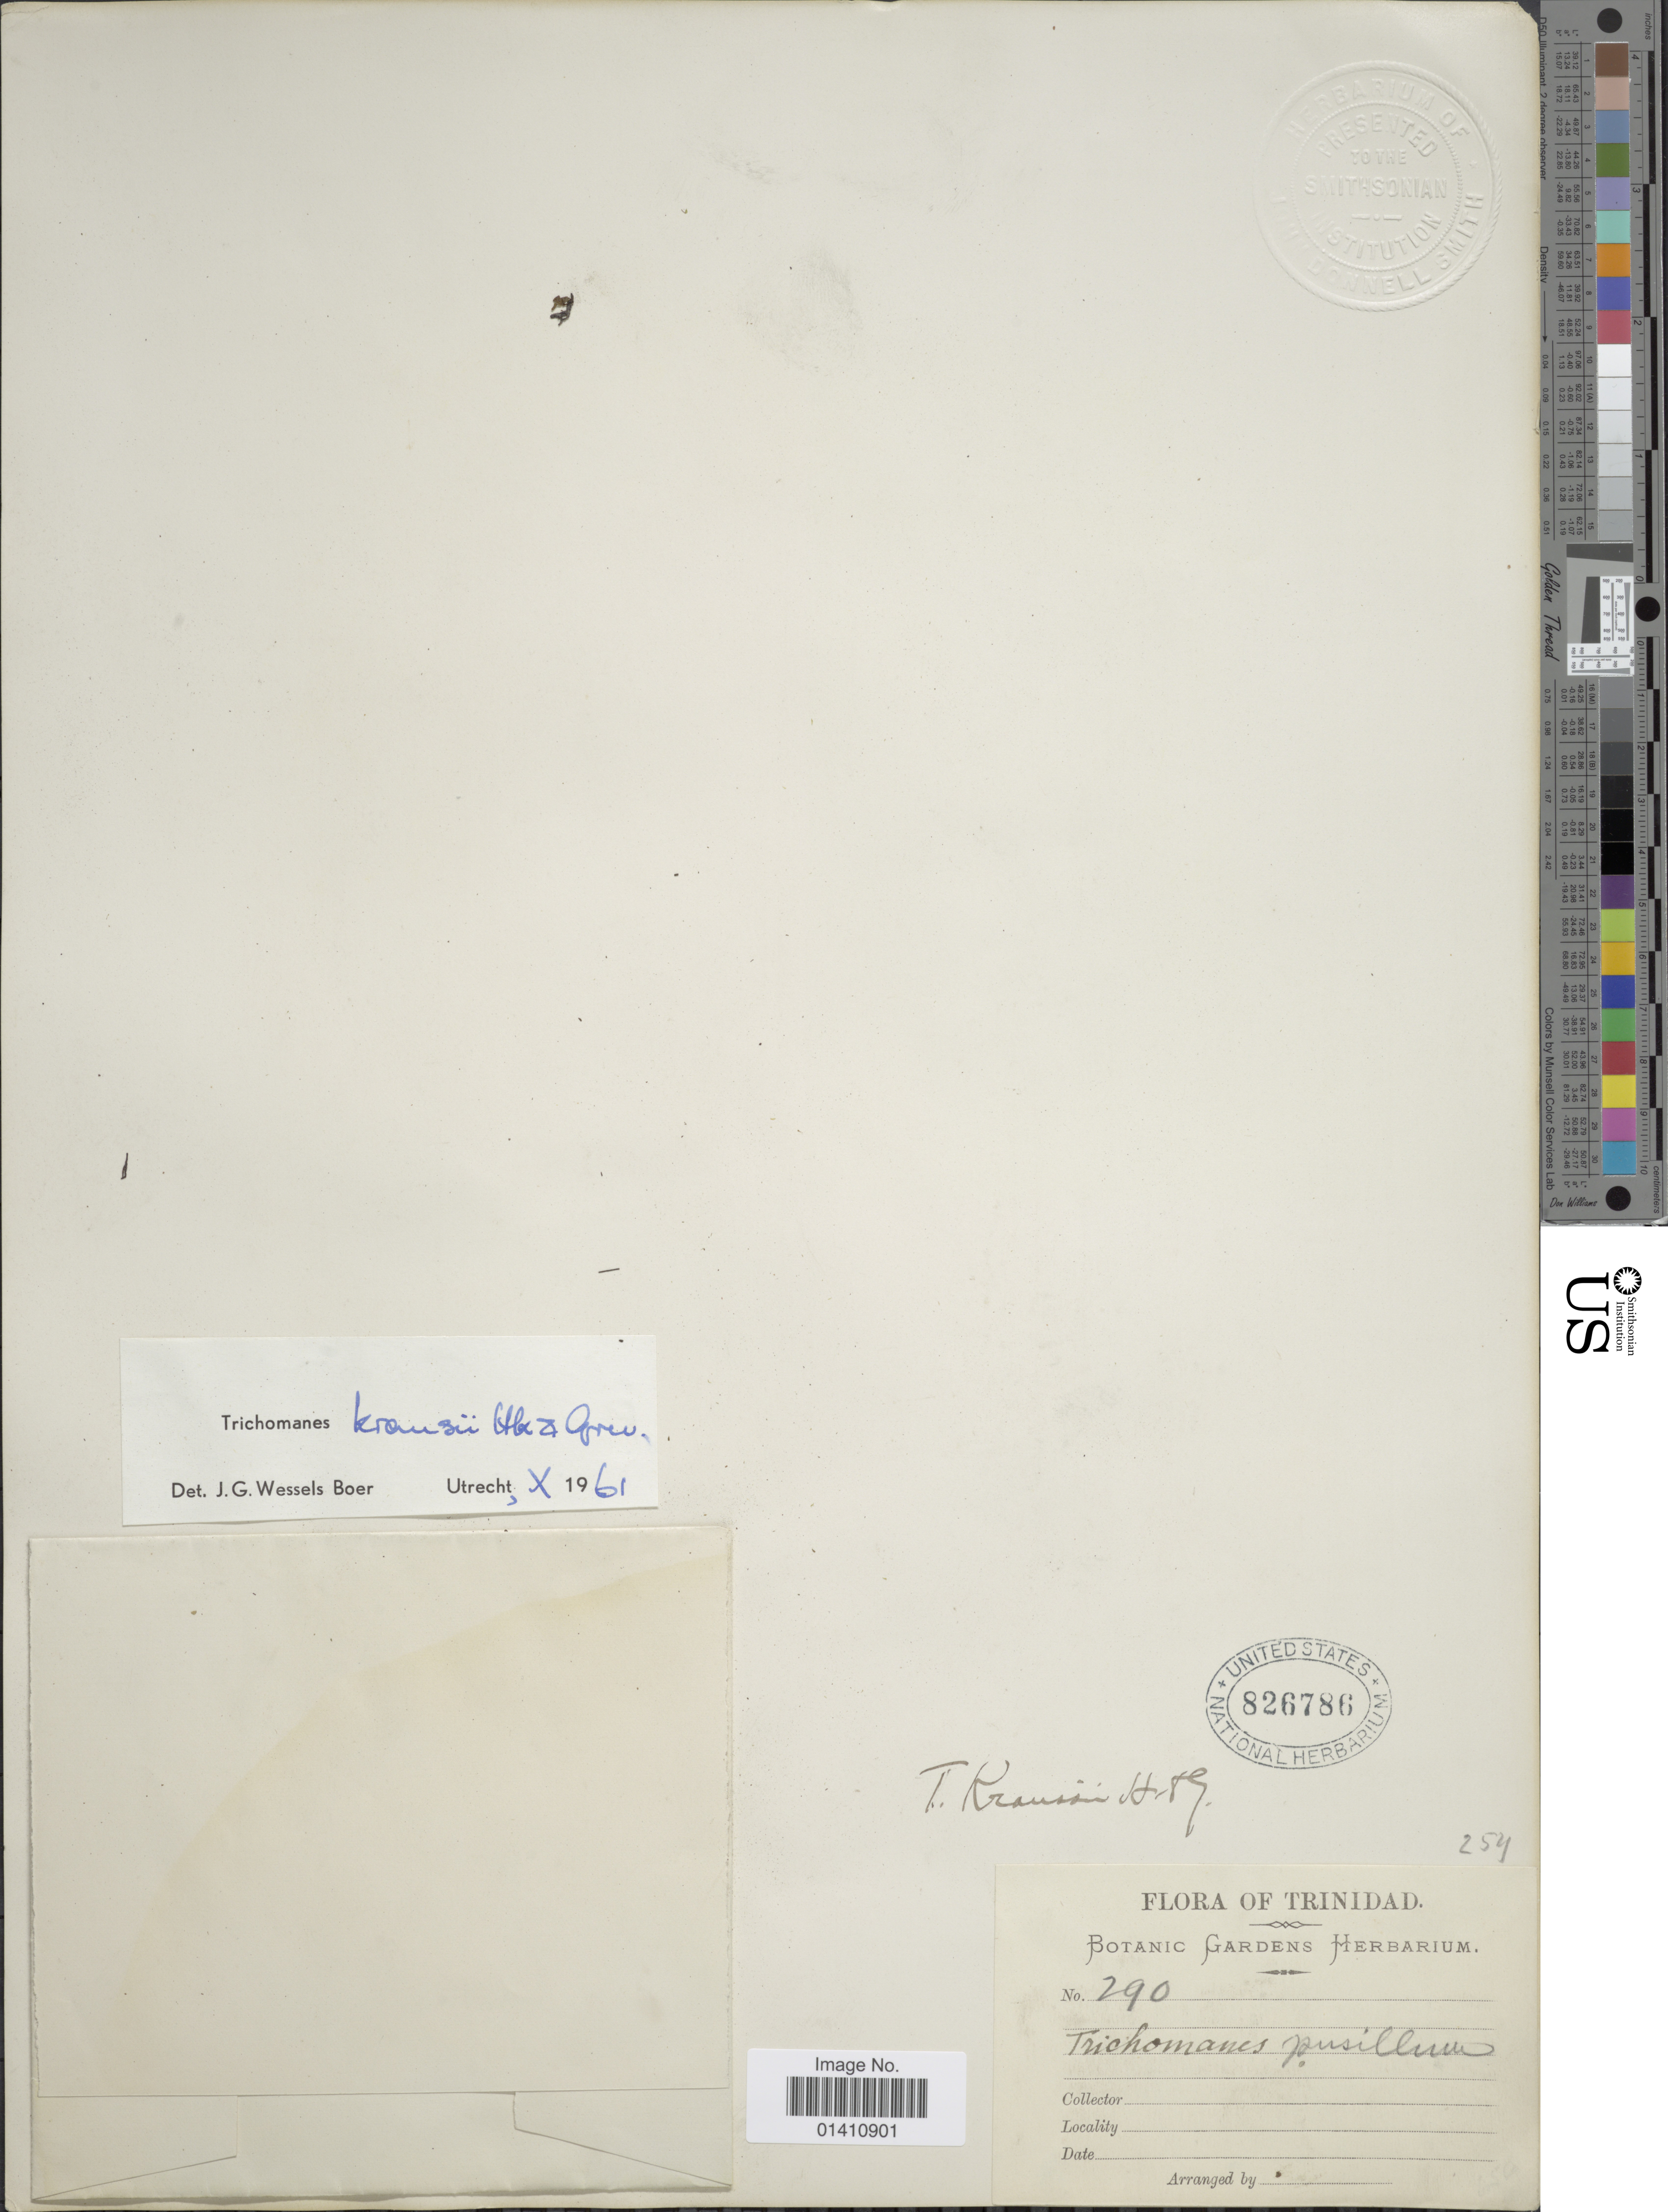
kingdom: Plantae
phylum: Tracheophyta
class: Polypodiopsida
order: Hymenophyllales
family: Hymenophyllaceae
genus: Didymoglossum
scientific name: Didymoglossum kraussii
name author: (Hook. & Grev.) C. Presl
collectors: Botanic Gardens Herbarium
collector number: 290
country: Trinidad and Tobago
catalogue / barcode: US 826786